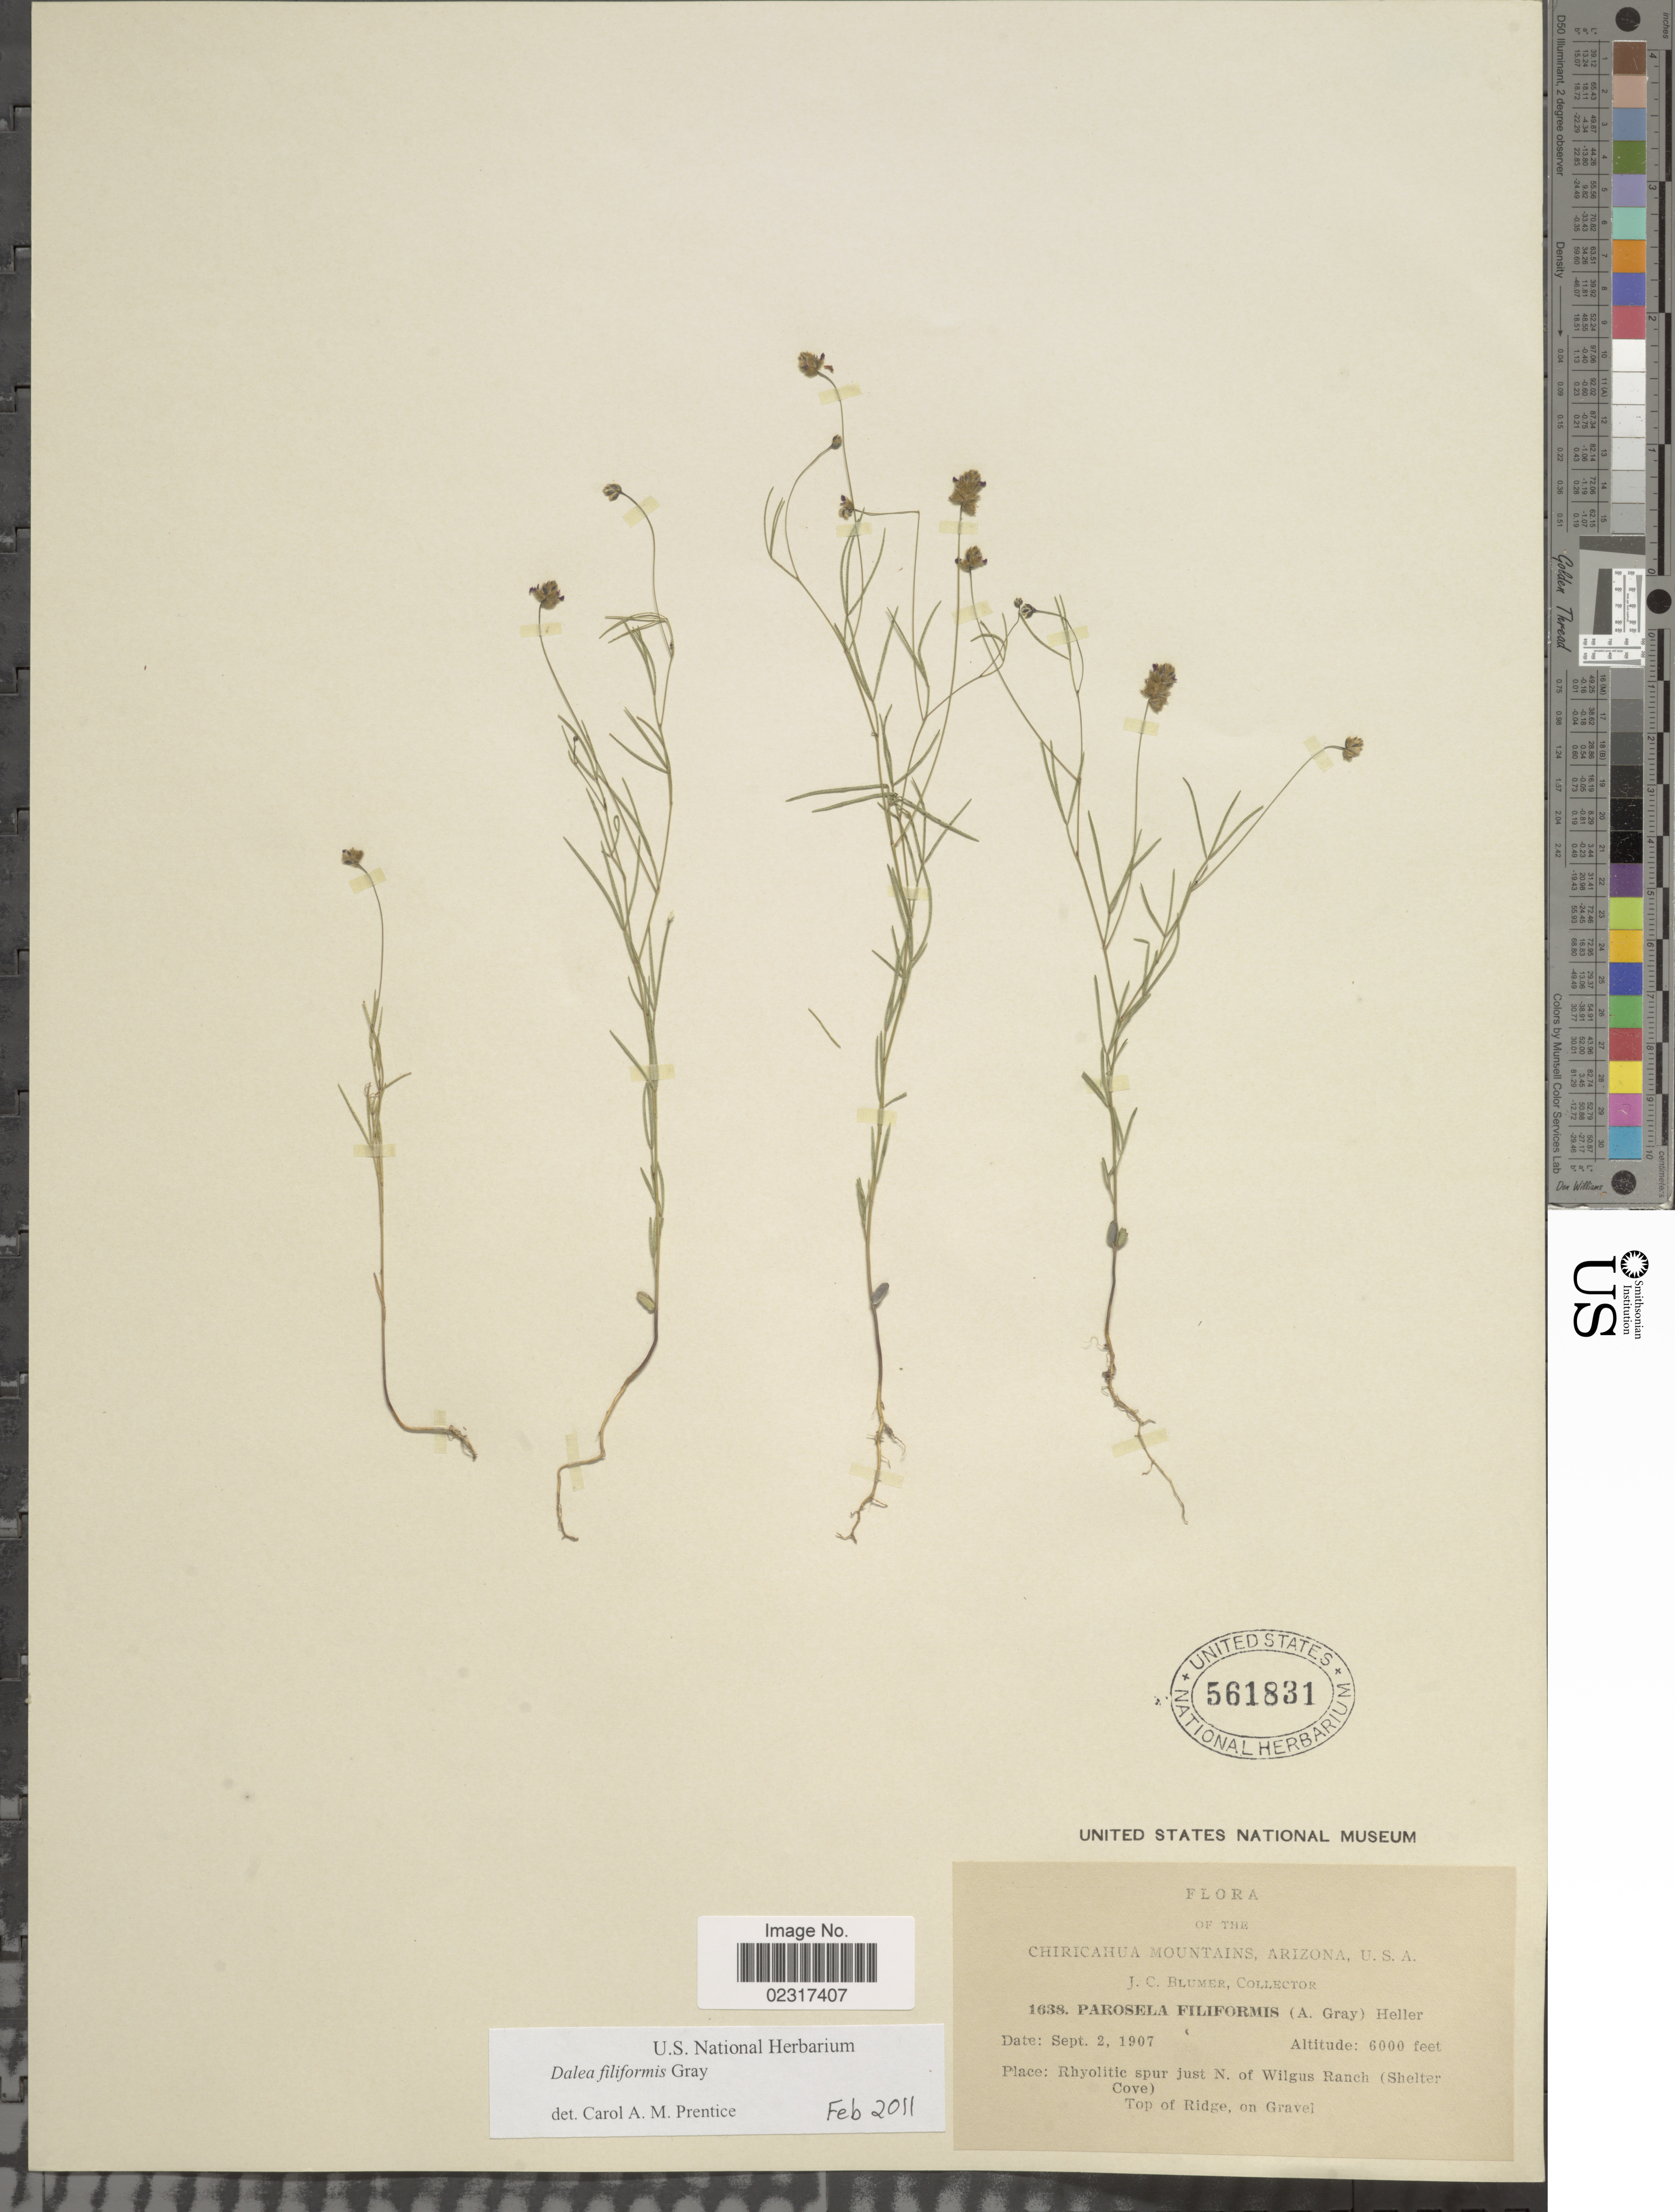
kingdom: Plantae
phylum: Tracheophyta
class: Magnoliopsida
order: Fabales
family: Fabaceae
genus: Dalea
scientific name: Dalea filiformis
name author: A. Gray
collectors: J. C. Blumer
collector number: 1638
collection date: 1907-09-02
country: United States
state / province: Arizona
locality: Chiricahua Mountains, Rhylotic spur just N. of Wilgus Ranch (Shelter Cove), Top of Ridge, on Gravel.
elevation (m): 1829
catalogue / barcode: US 561831